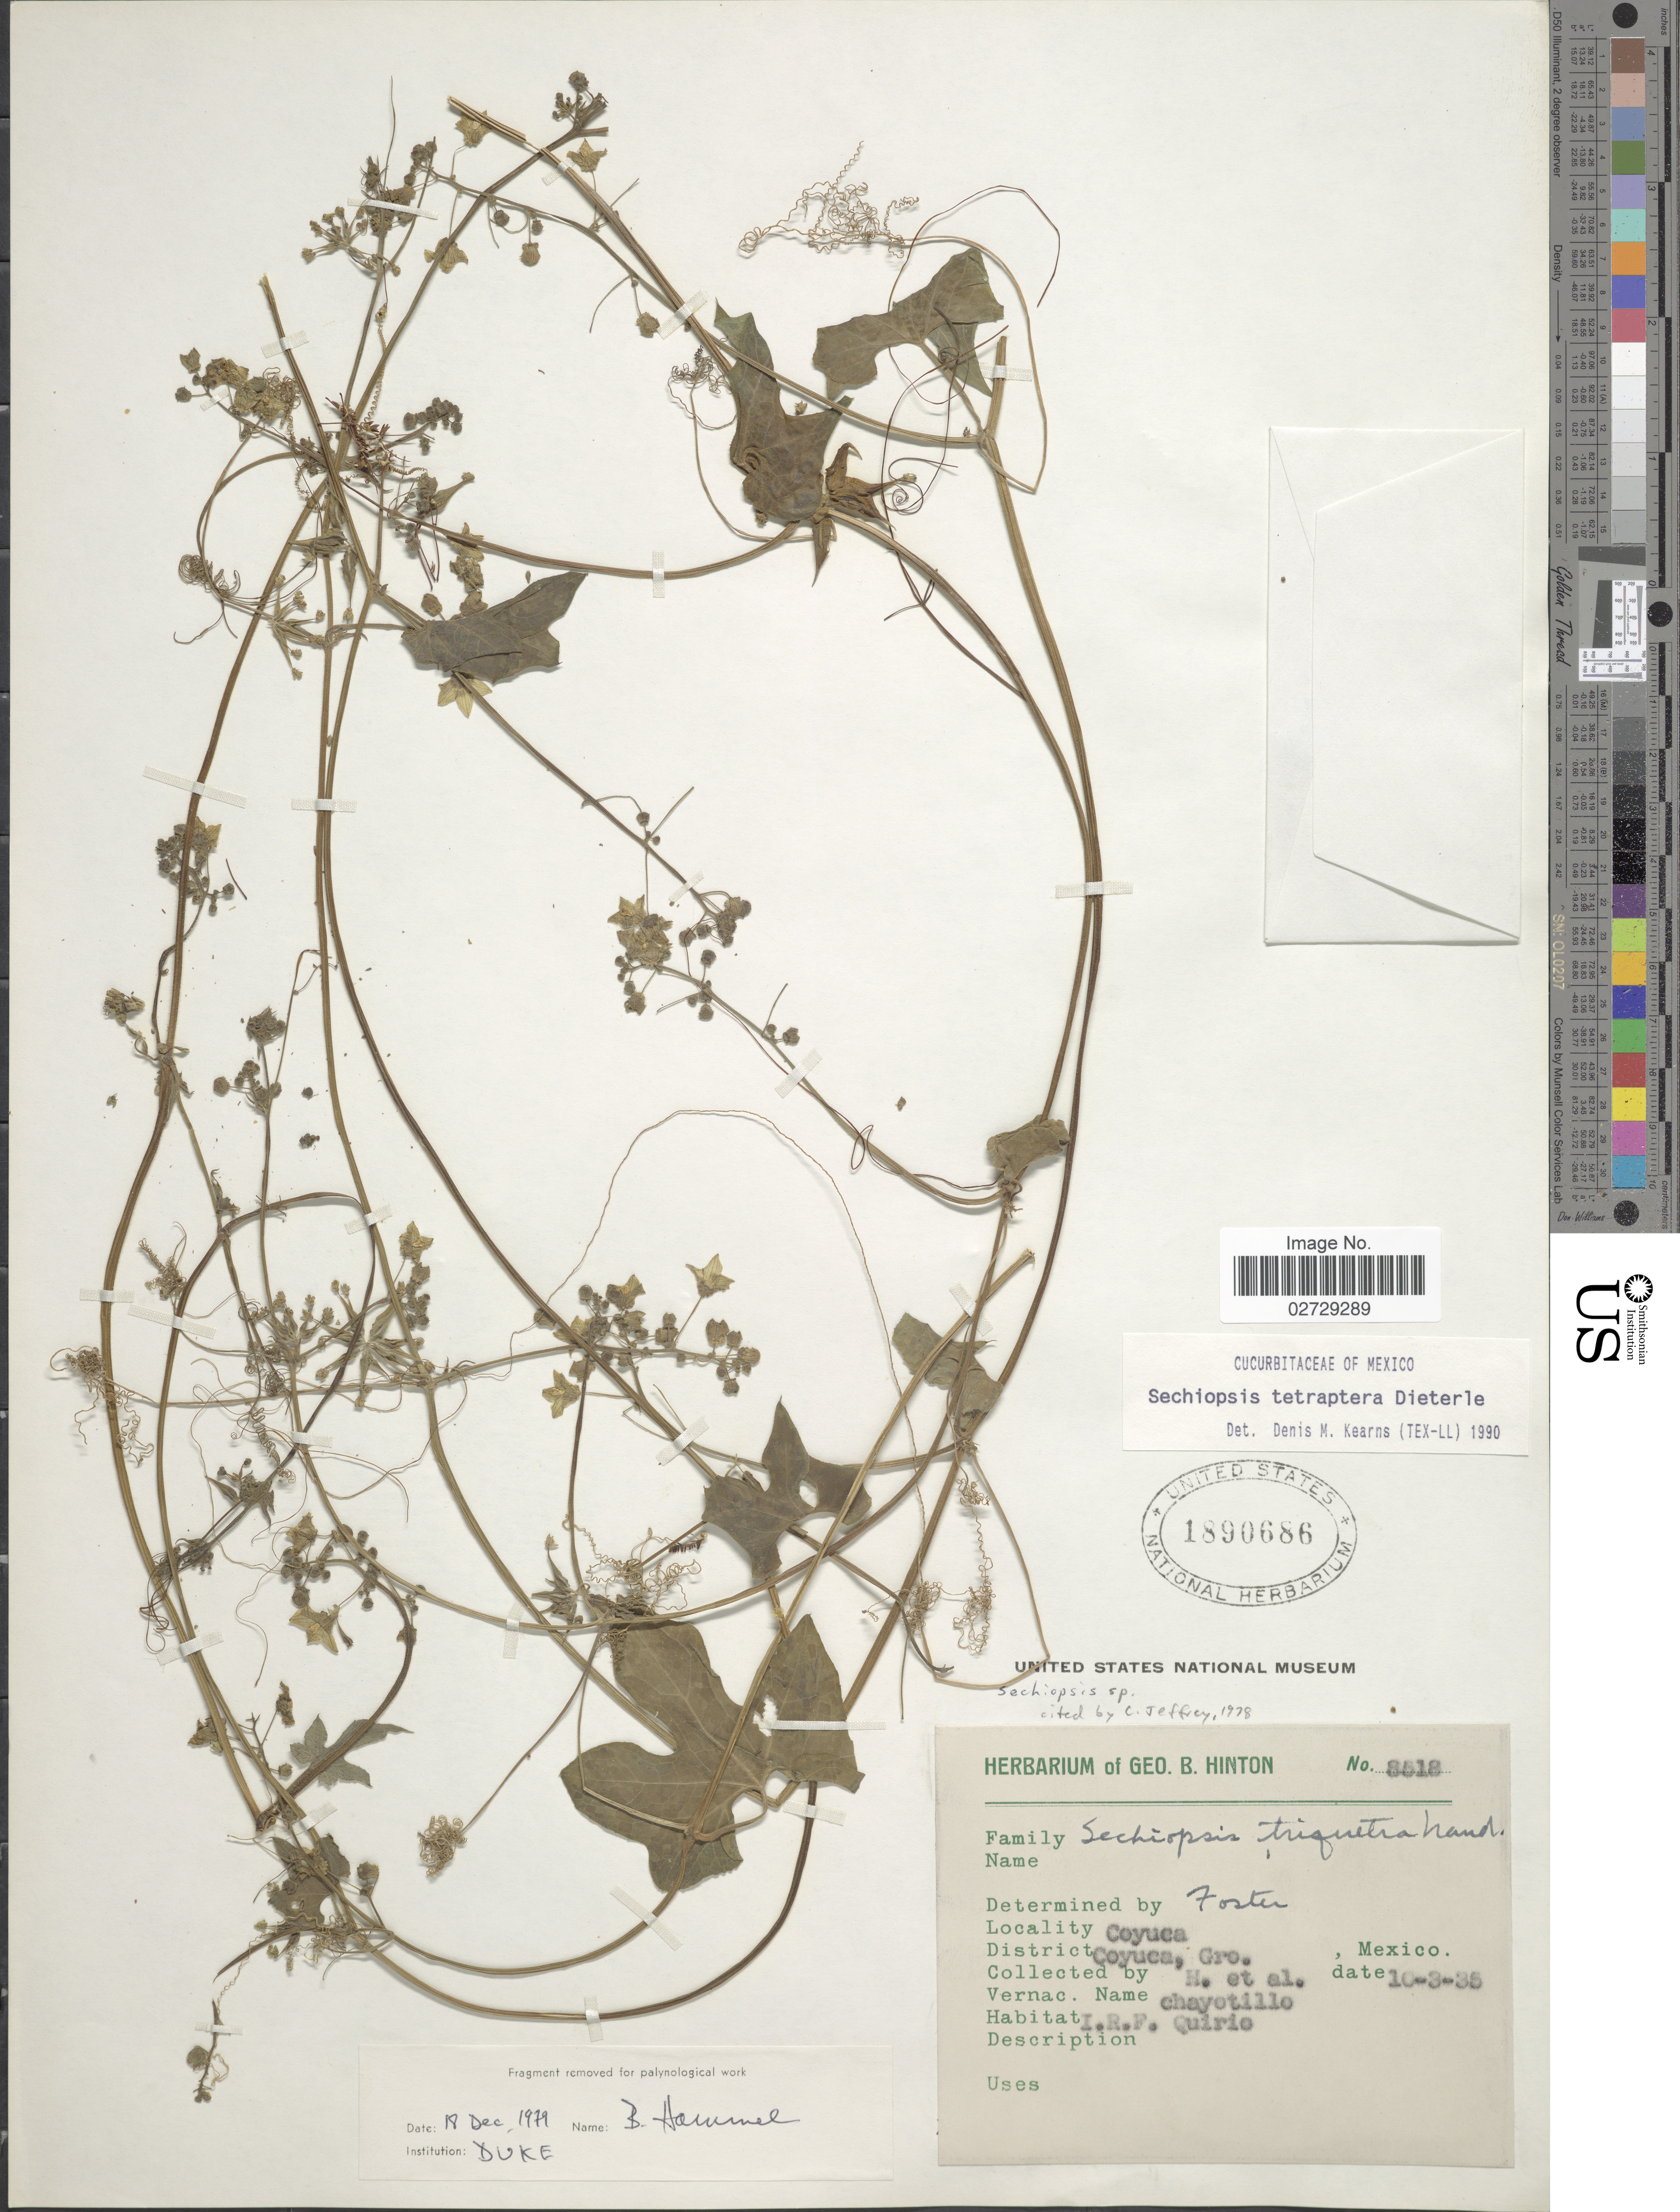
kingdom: Plantae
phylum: Tracheophyta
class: Magnoliopsida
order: Cucurbitales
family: Cucurbitaceae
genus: Sechiopsis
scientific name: Sechiopsis tetraptera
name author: Dieterle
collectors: G. B. Hinton & et al.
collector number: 8518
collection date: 1935-10-03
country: Mexico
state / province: Guerrero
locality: Coyuca, District Coyuca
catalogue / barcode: US 1890686